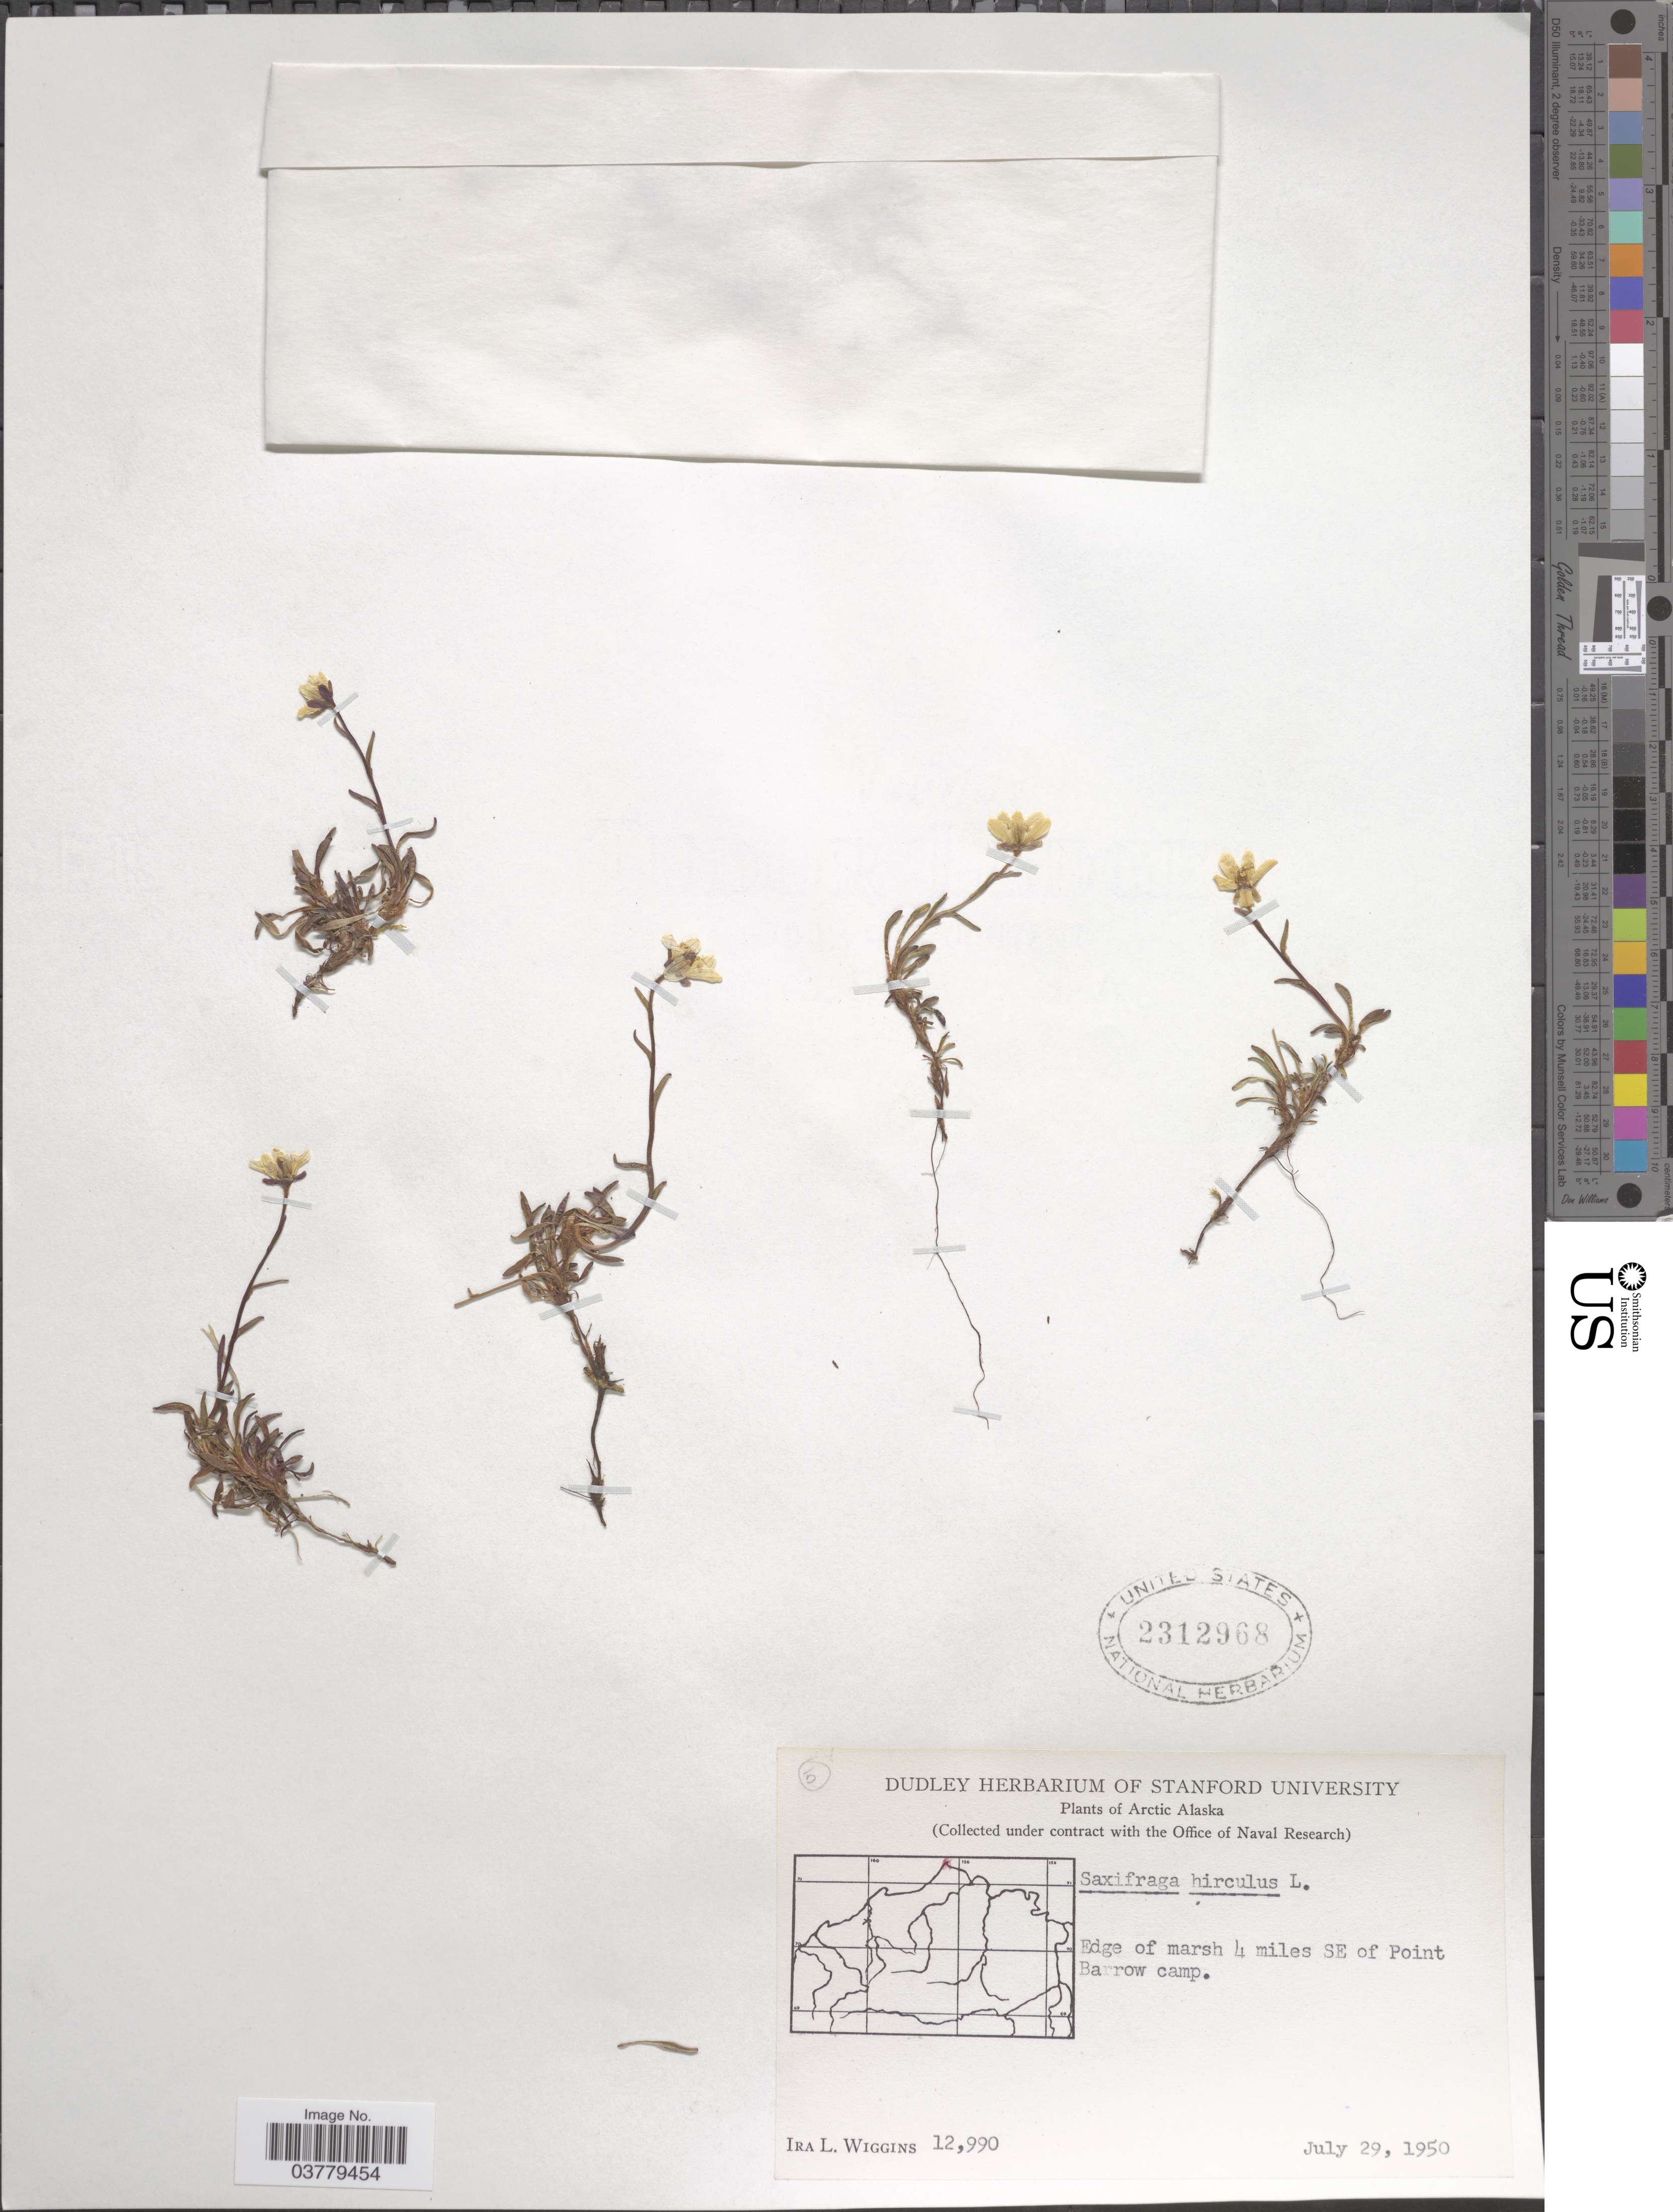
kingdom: Plantae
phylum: Tracheophyta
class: Magnoliopsida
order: Saxifragales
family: Saxifragaceae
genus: Saxifraga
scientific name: Saxifraga hirculus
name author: L.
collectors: I. L. Wiggins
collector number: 12990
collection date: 1950-07-29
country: United States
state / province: Alaska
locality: Arctic Alaska. Edge of marsh 4 miles SE of Point Barrow camp.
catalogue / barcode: US 2312968